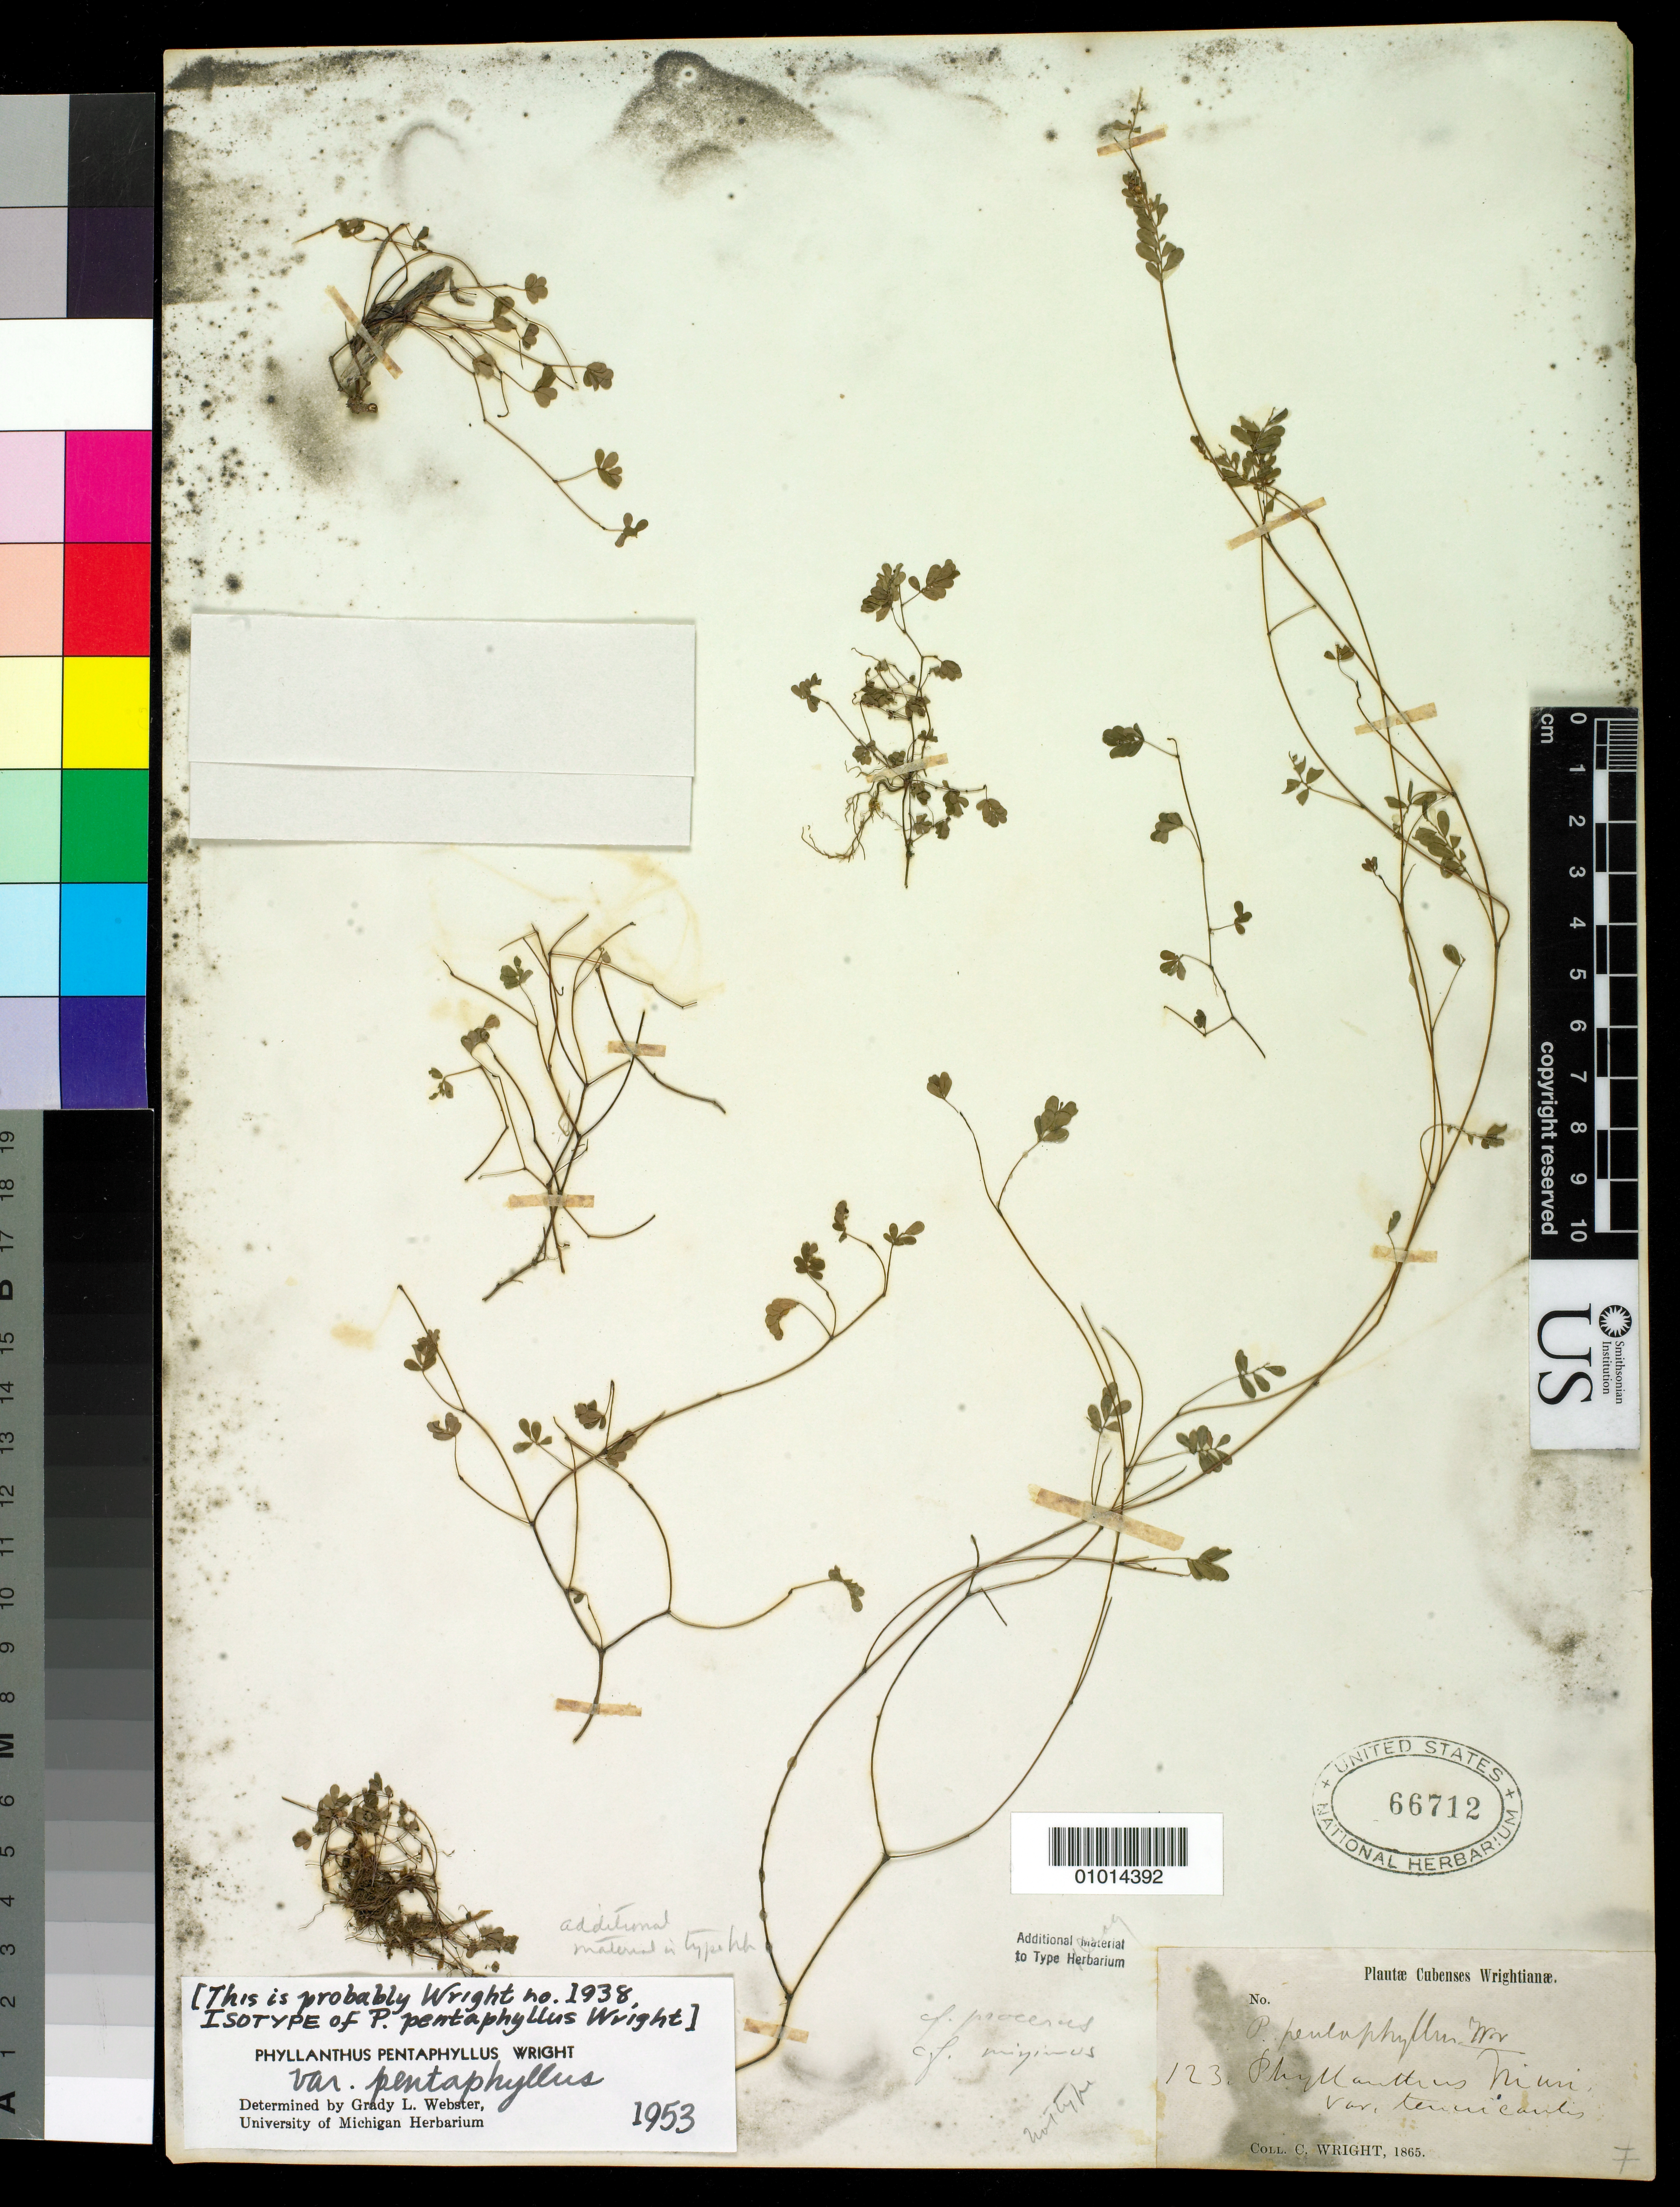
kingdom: Plantae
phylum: Tracheophyta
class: Magnoliopsida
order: Malpighiales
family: Phyllanthaceae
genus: Phyllanthus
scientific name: Phyllanthus pentaphyllus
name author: C. Wright ex Griseb.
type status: Possible Isotype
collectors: C. Wright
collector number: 123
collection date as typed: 1865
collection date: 1865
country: Cuba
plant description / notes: Probably an isotype (=Wright 1938) according to annotation by G.L. Webster (1953).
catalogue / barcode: US 66712